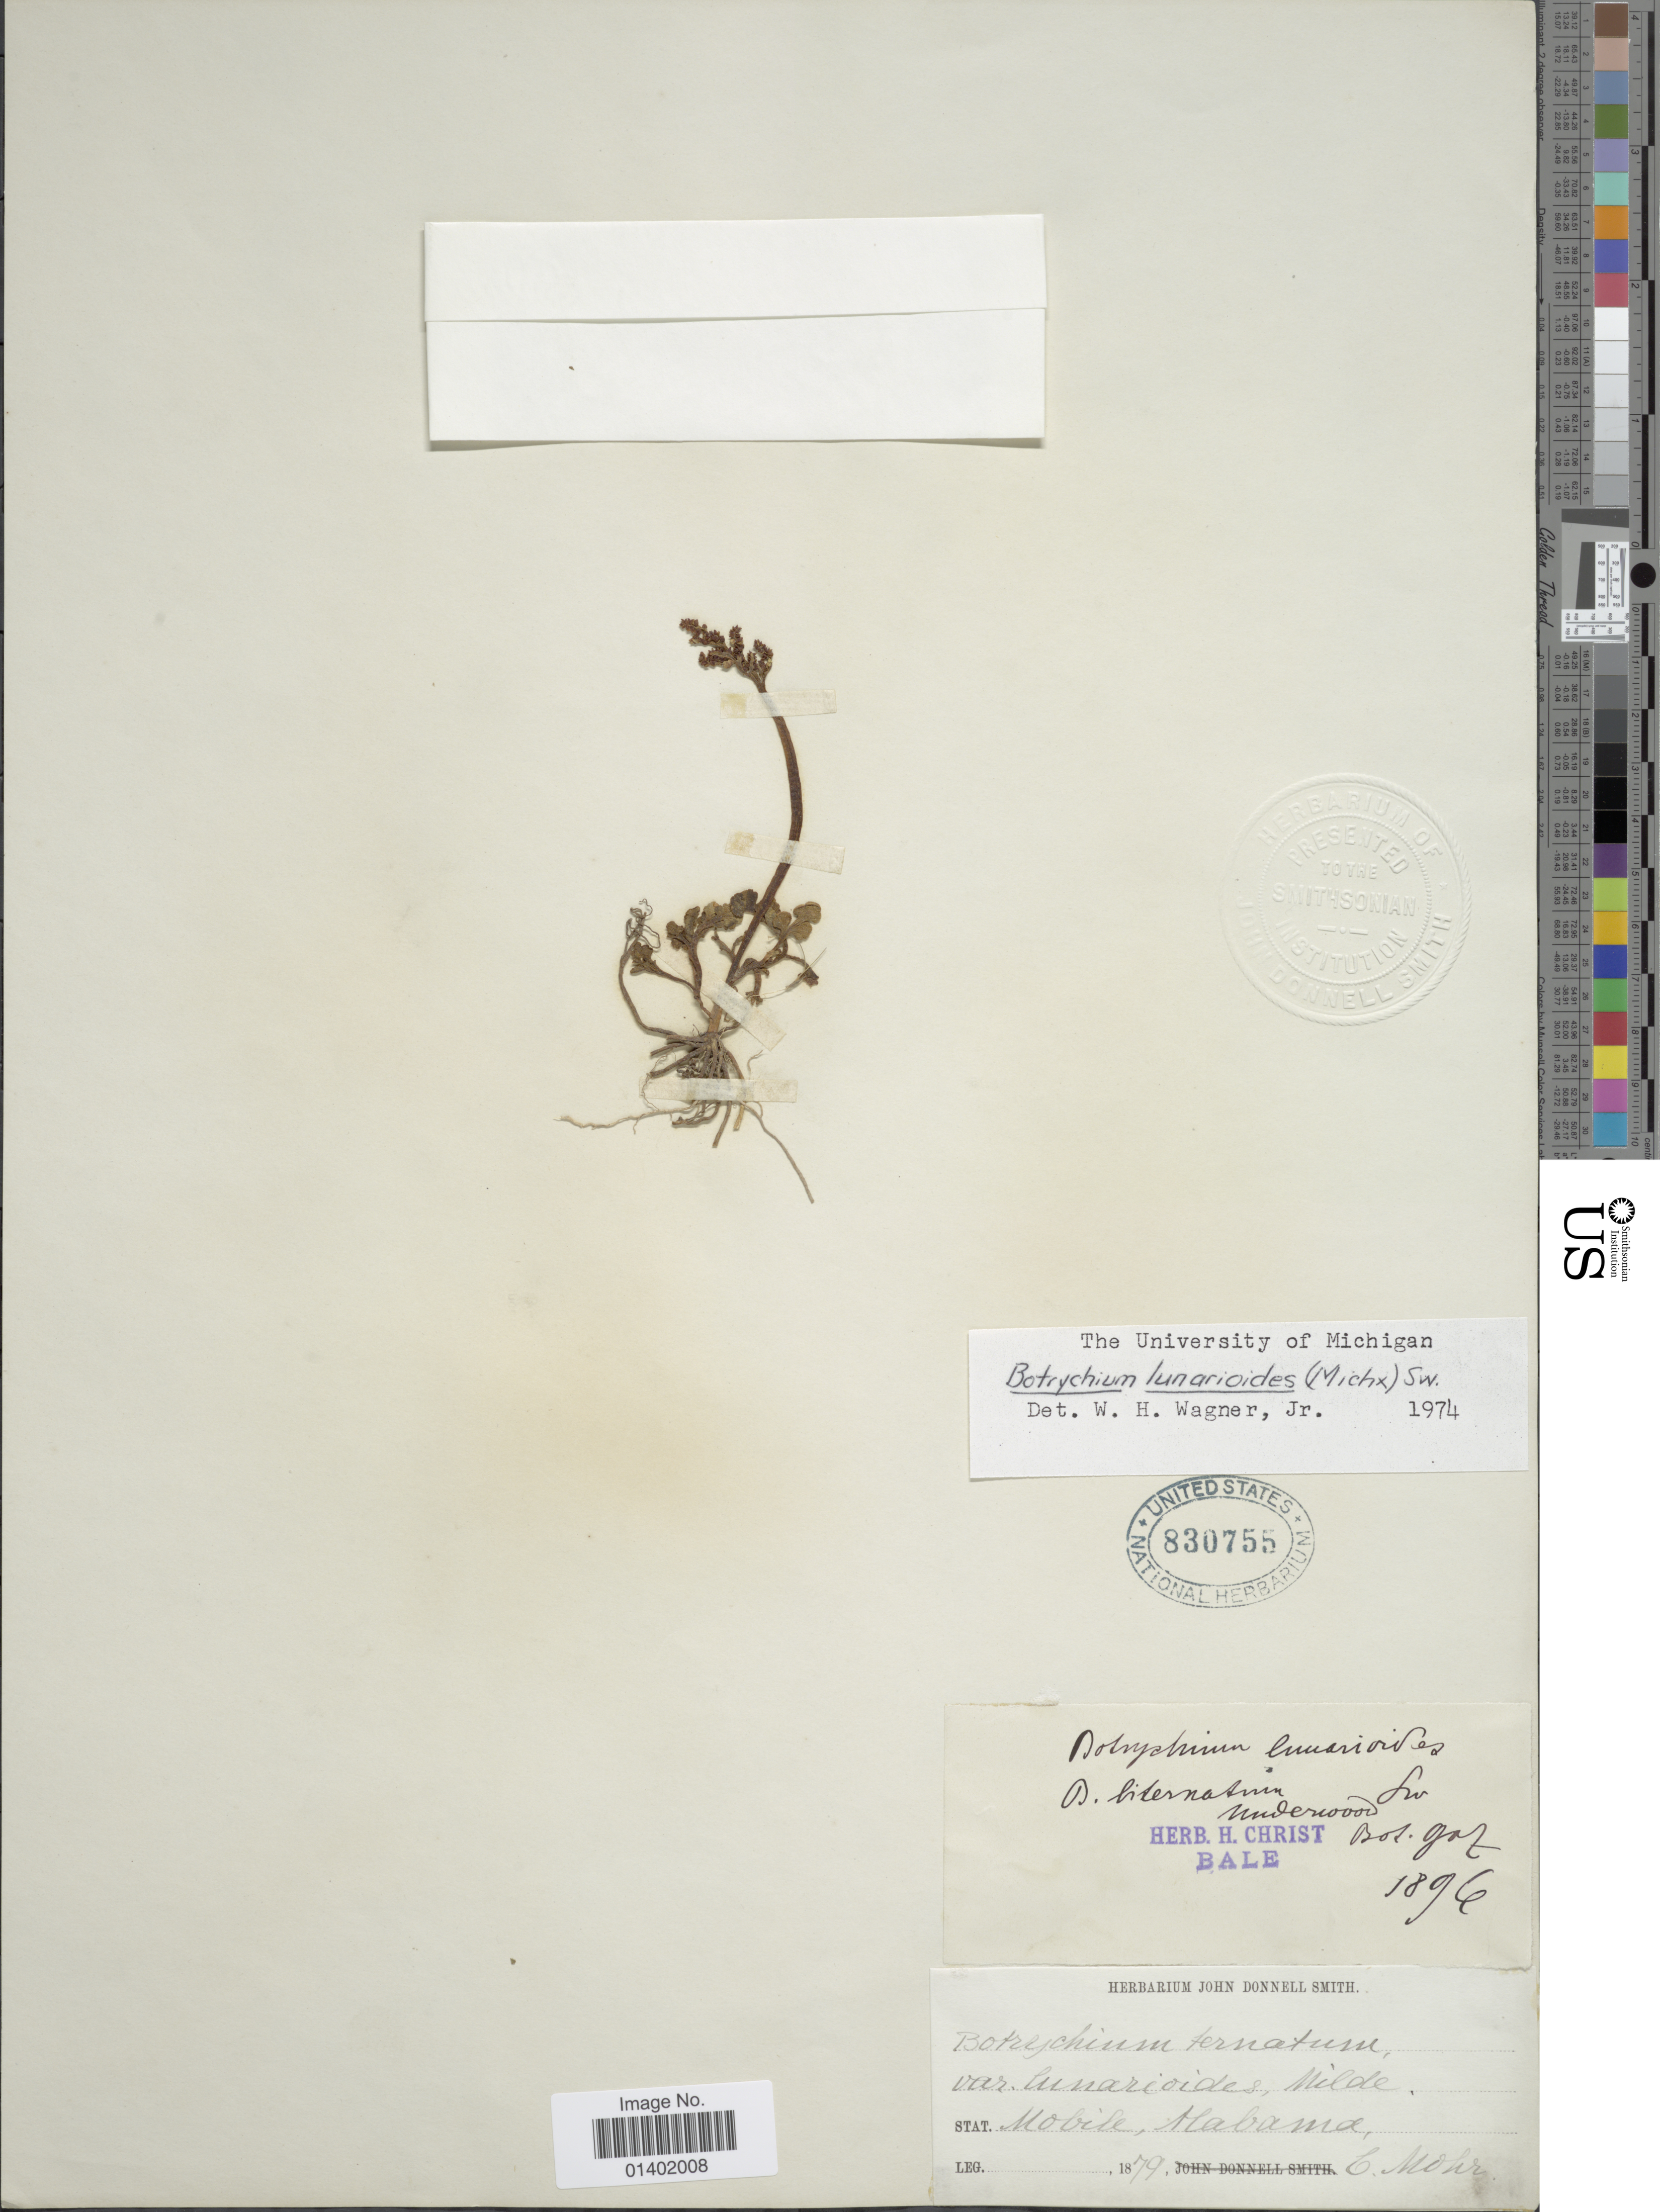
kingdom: Plantae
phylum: Tracheophyta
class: Polypodiopsida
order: Ophioglossales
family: Ophioglossaceae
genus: Botrychium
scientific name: Botrychium lunarioides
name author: (Michaux) Sw.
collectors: C. T. Mohr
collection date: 1879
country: United States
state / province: Alabama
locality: Mobile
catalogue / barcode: US 830755